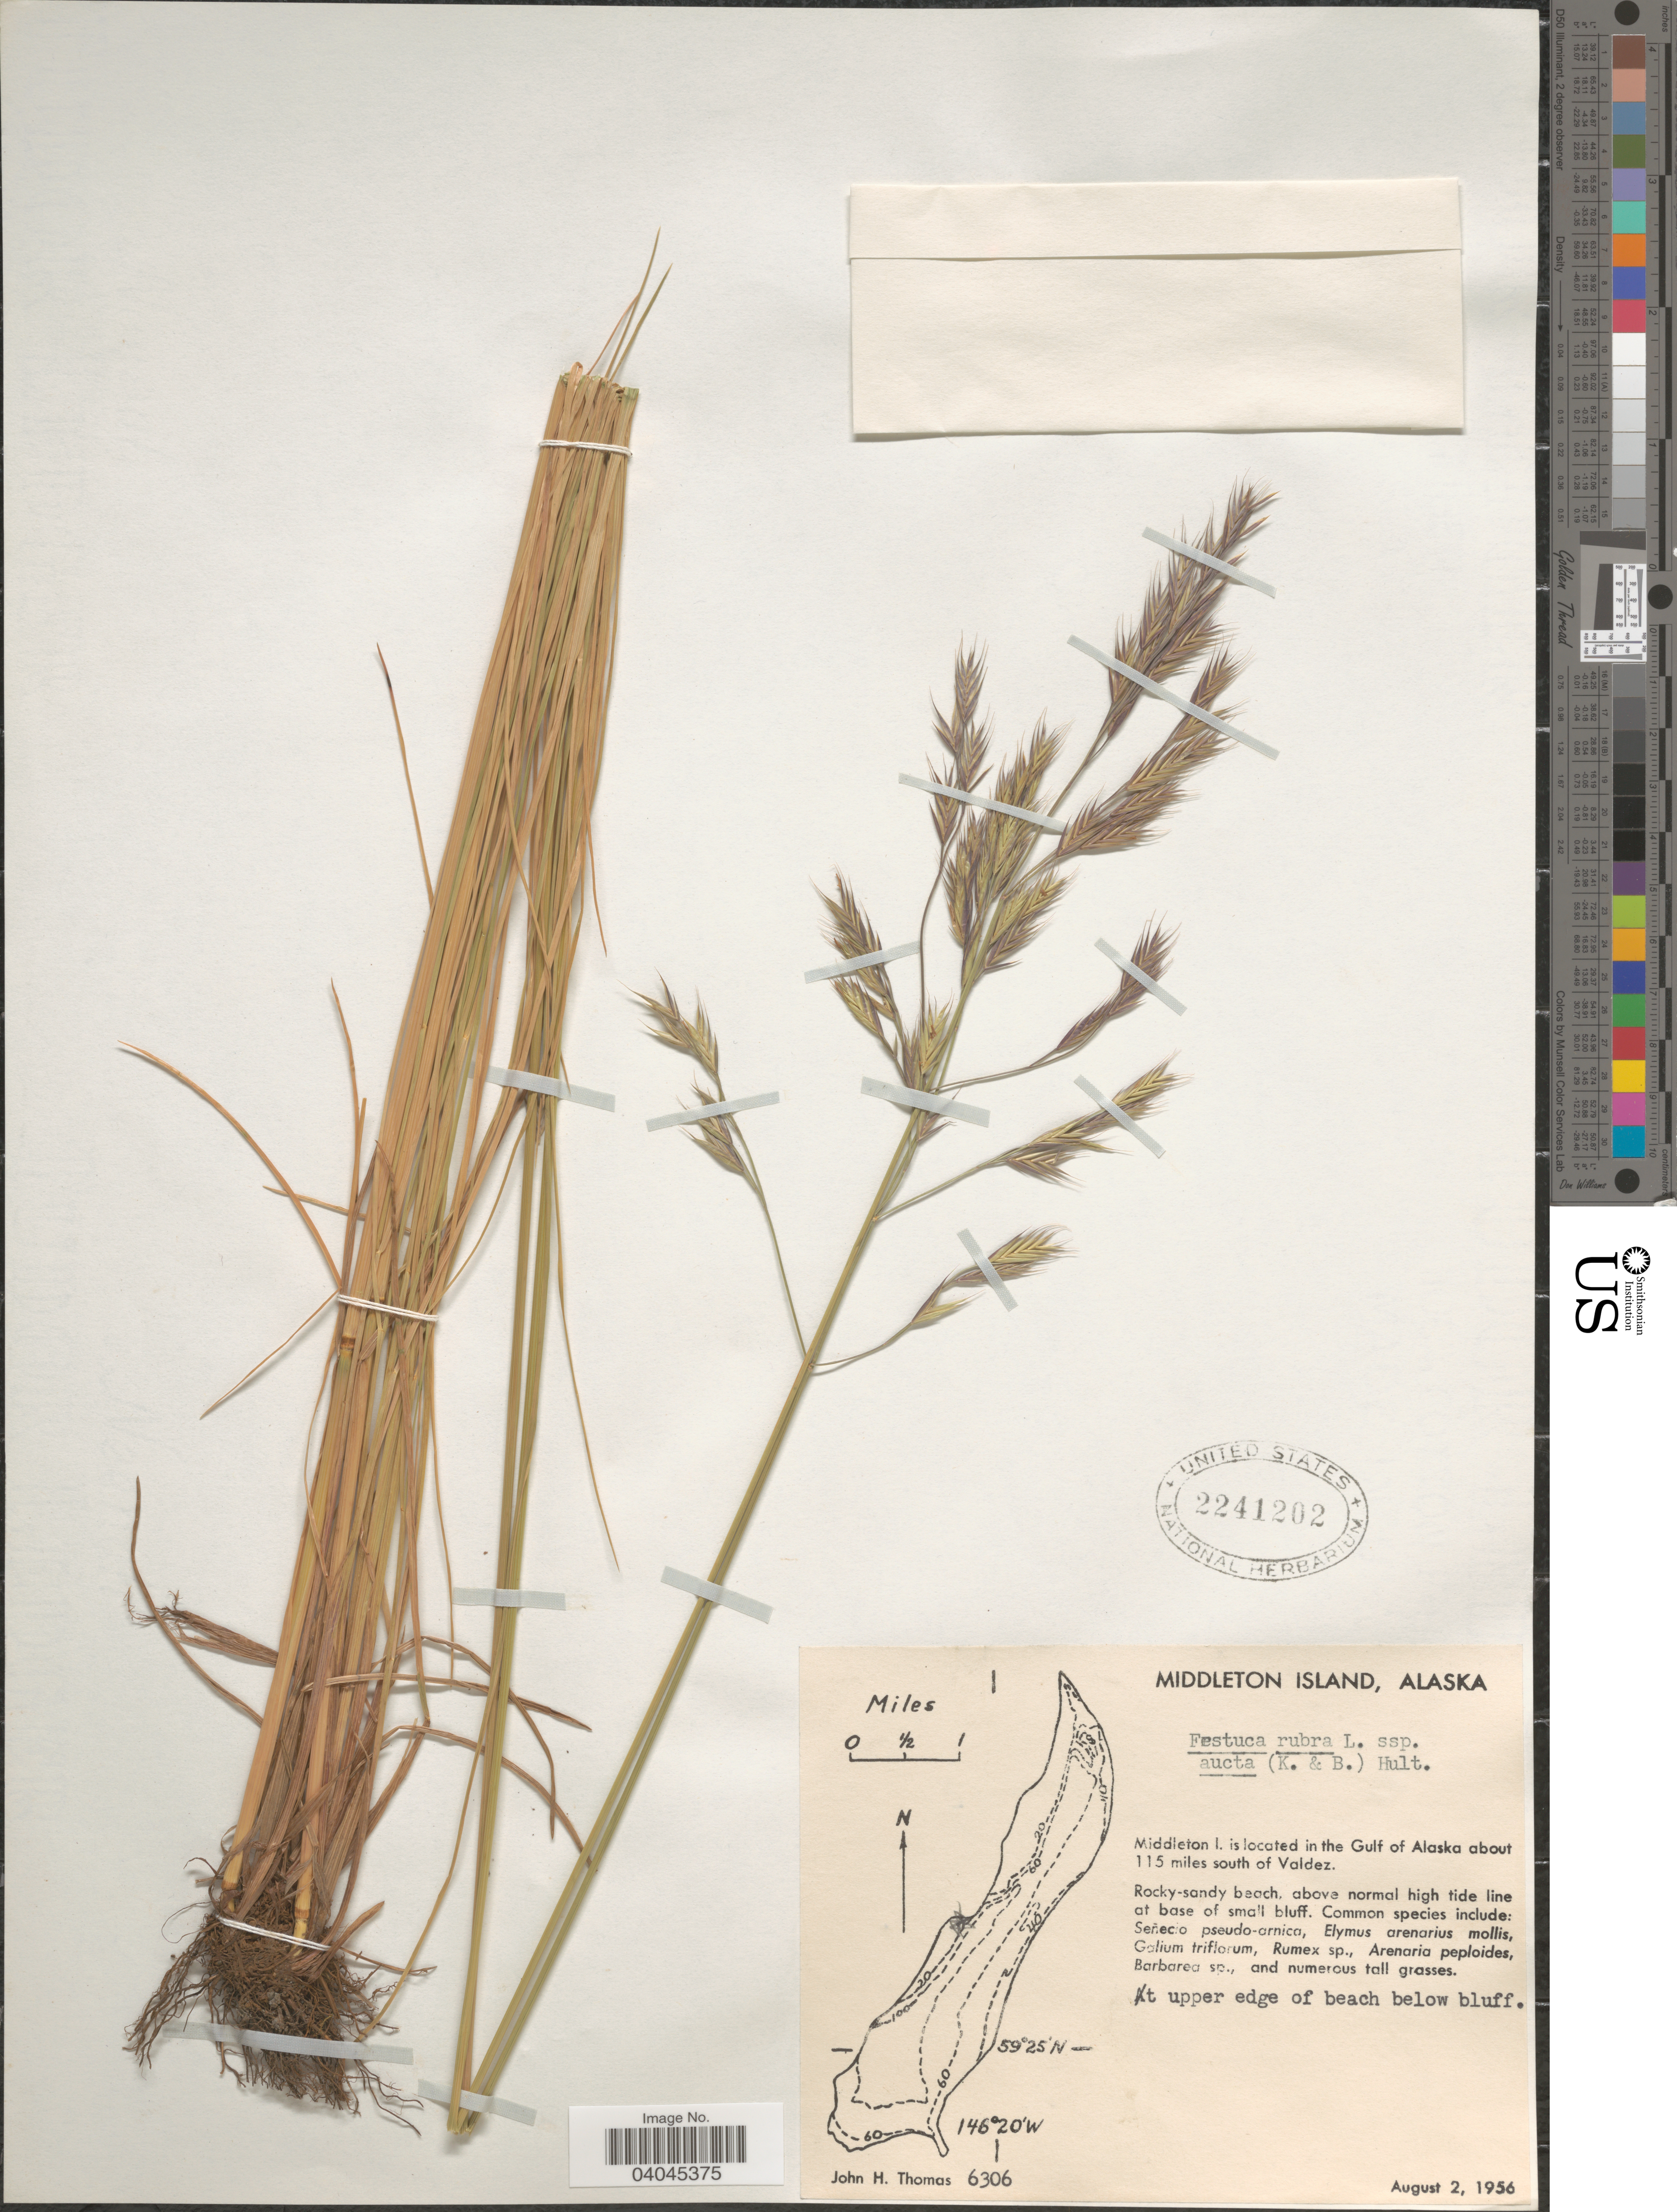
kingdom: Plantae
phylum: Tracheophyta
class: Liliopsida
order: Poales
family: Poaceae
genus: Festuca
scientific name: Festuca rubra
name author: L.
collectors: J. H. Thomas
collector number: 6306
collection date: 1956-08-02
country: United States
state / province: Alaska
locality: Middleton Island. Middleton I. is located in the Gulf of Alaska about 115 miles south of Valdez. At upper edge of beach below bluff.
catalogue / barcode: US 2241202